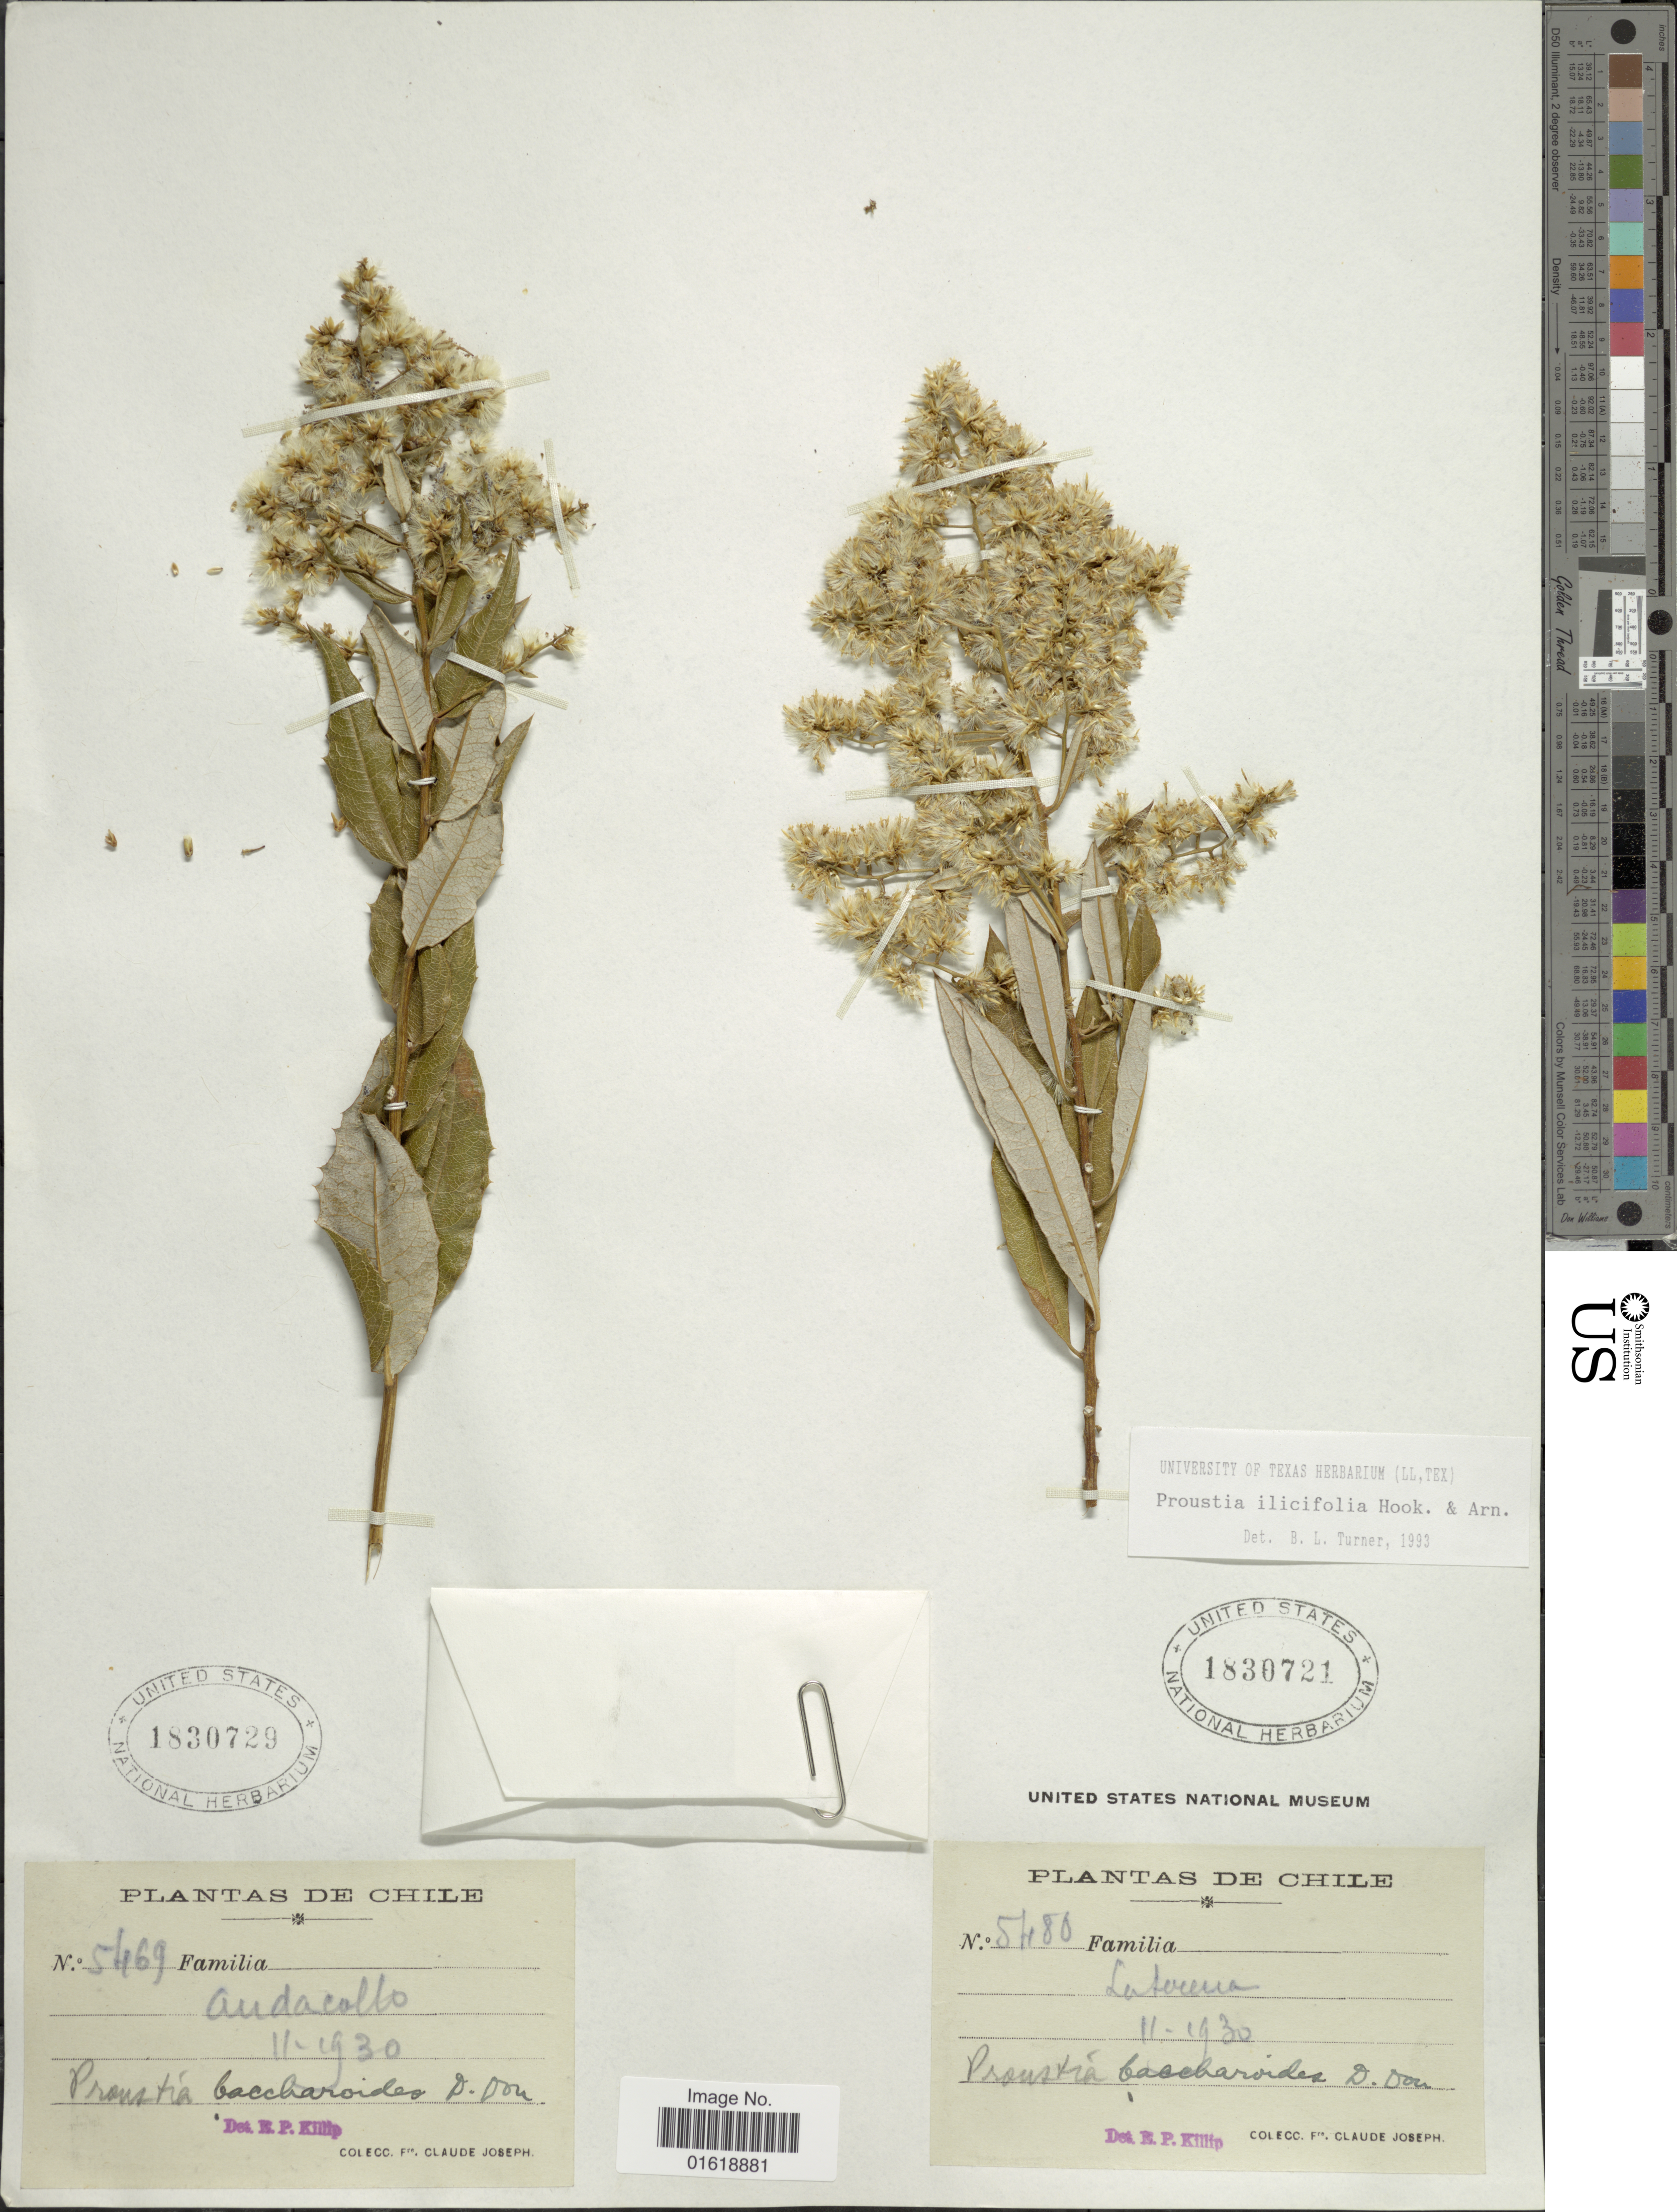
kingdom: Plantae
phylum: Tracheophyta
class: Magnoliopsida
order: Asterales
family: Asteraceae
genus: Proustia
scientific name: Proustia ilicifolia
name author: Hook. & Arn.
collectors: Bro. Claude-Joseph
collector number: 5486*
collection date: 1930-11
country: Chile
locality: Latouna.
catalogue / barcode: US 1830721